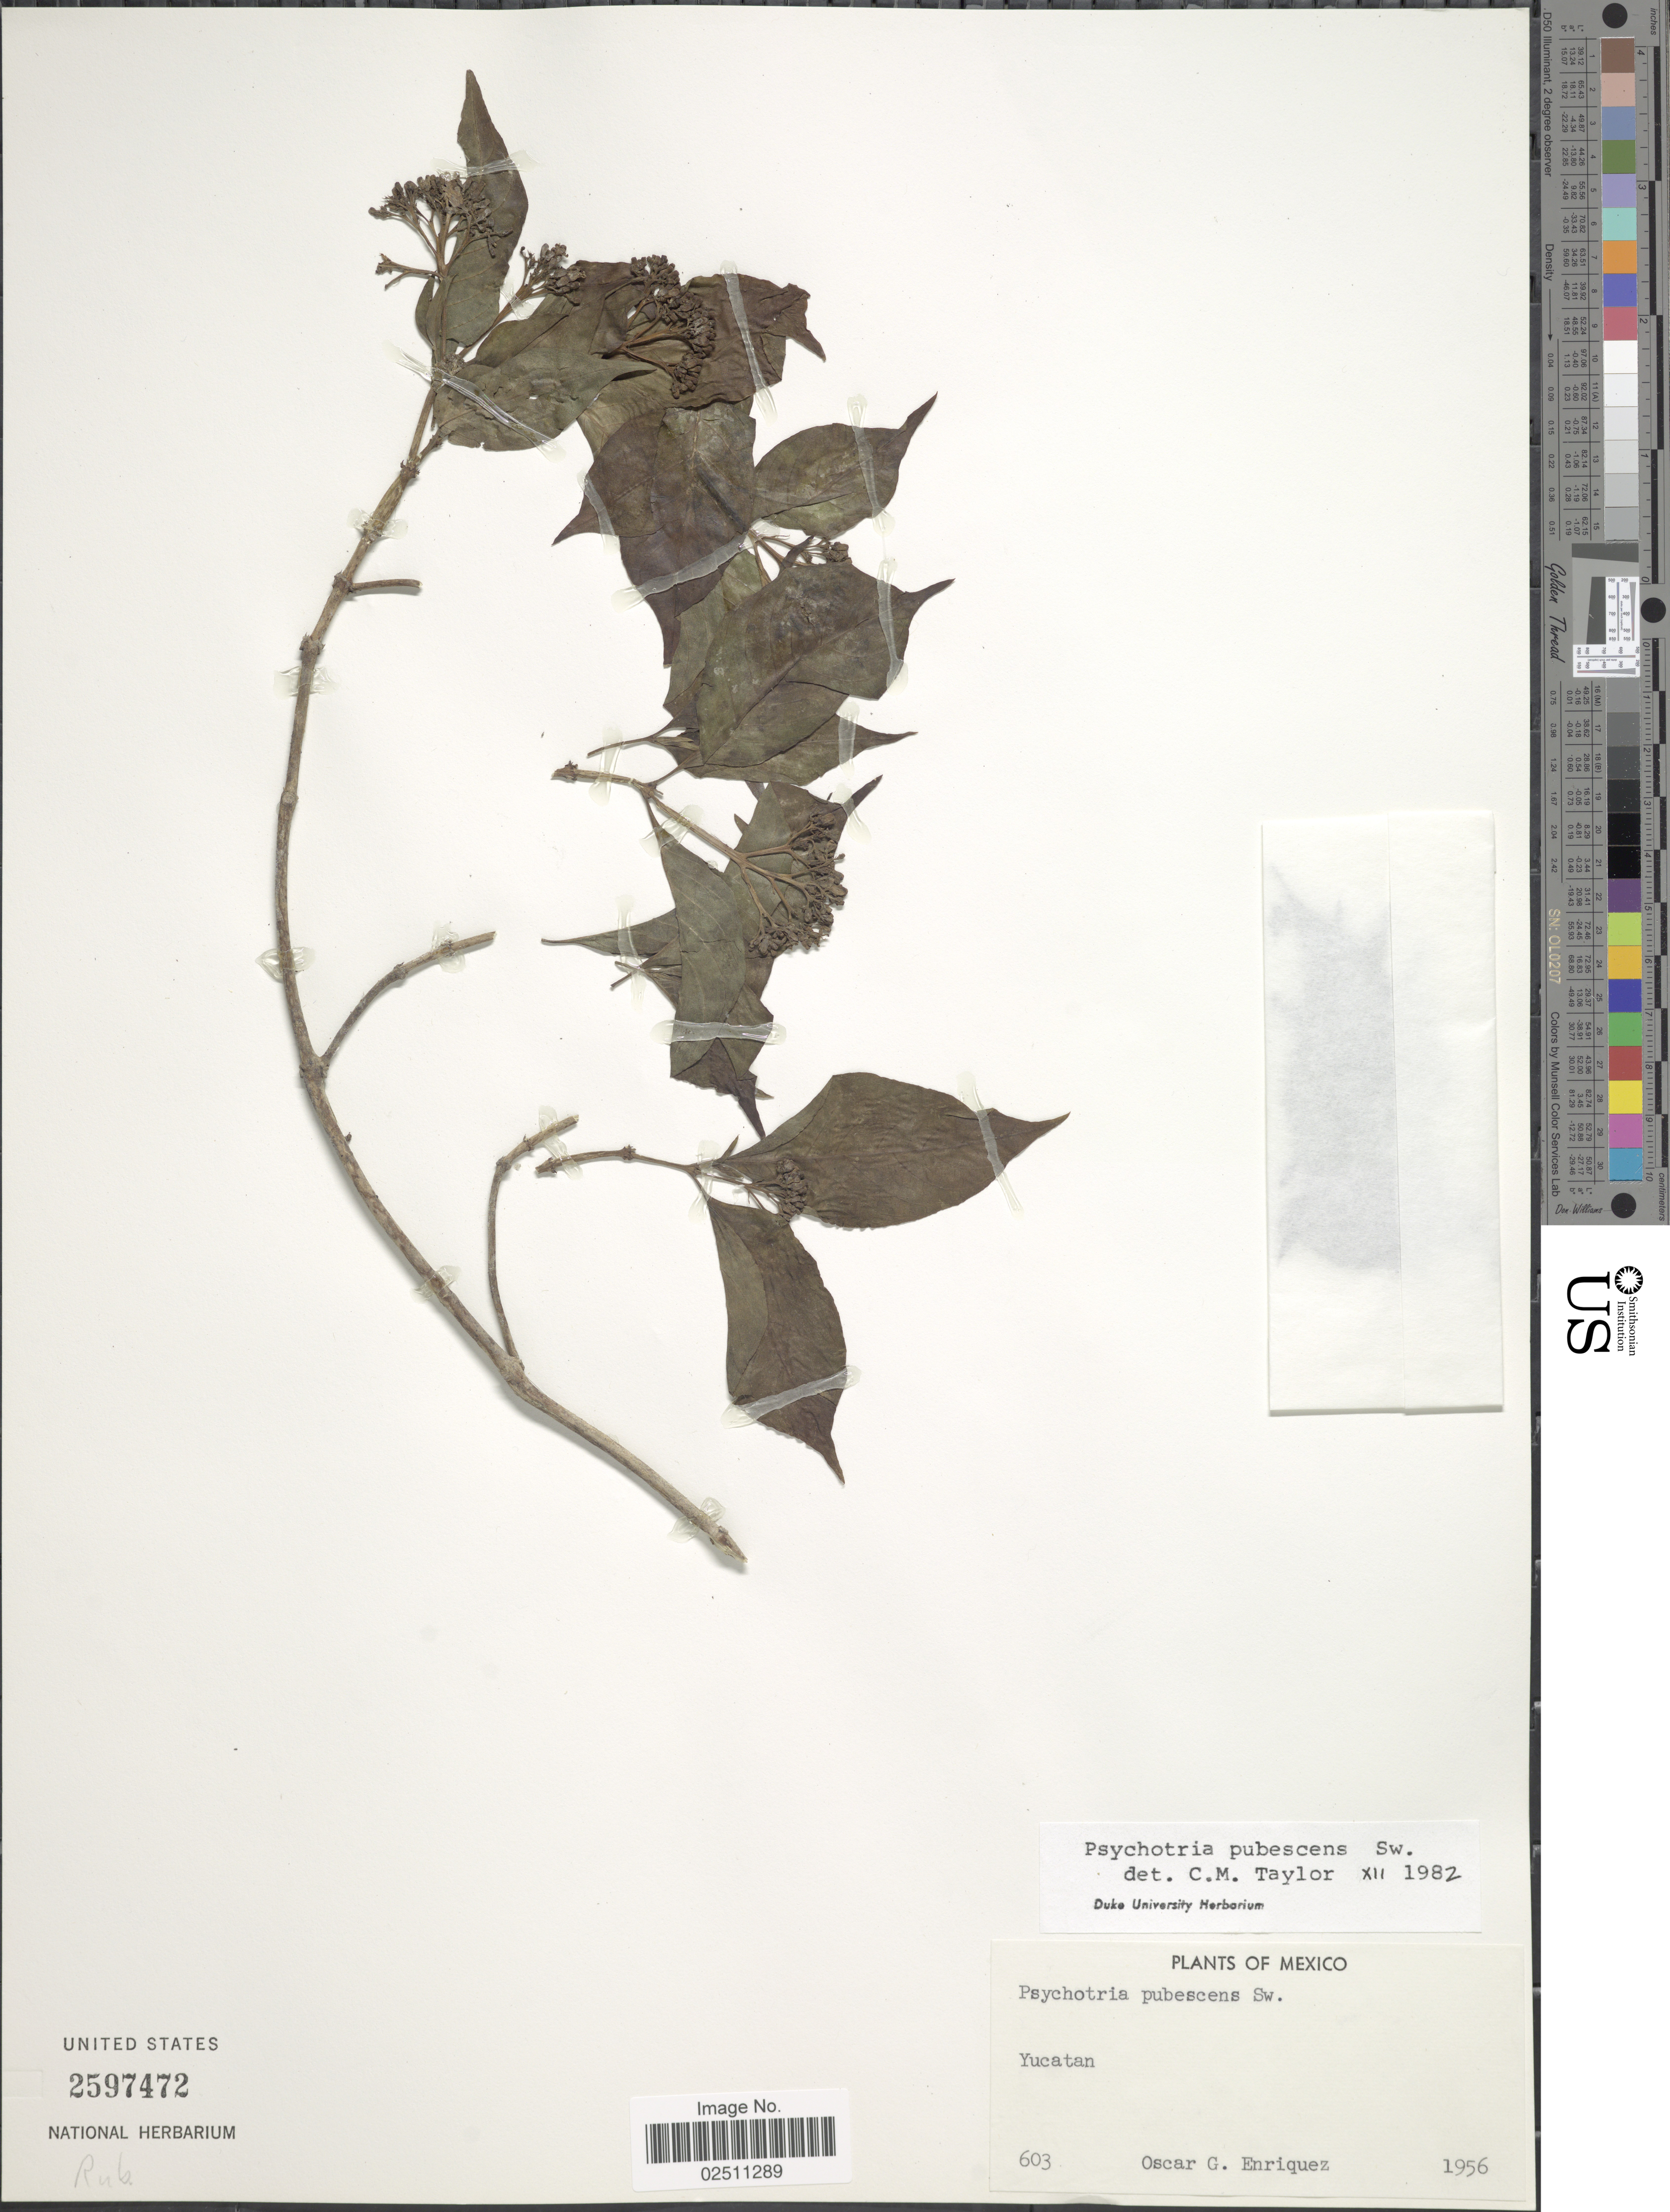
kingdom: Plantae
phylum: Tracheophyta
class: Magnoliopsida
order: Gentianales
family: Rubiaceae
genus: Psychotria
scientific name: Psychotria pubescens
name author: Sw.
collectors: O. Enriquez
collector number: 603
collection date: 1956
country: Mexico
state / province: Yucatán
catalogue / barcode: US 2597472